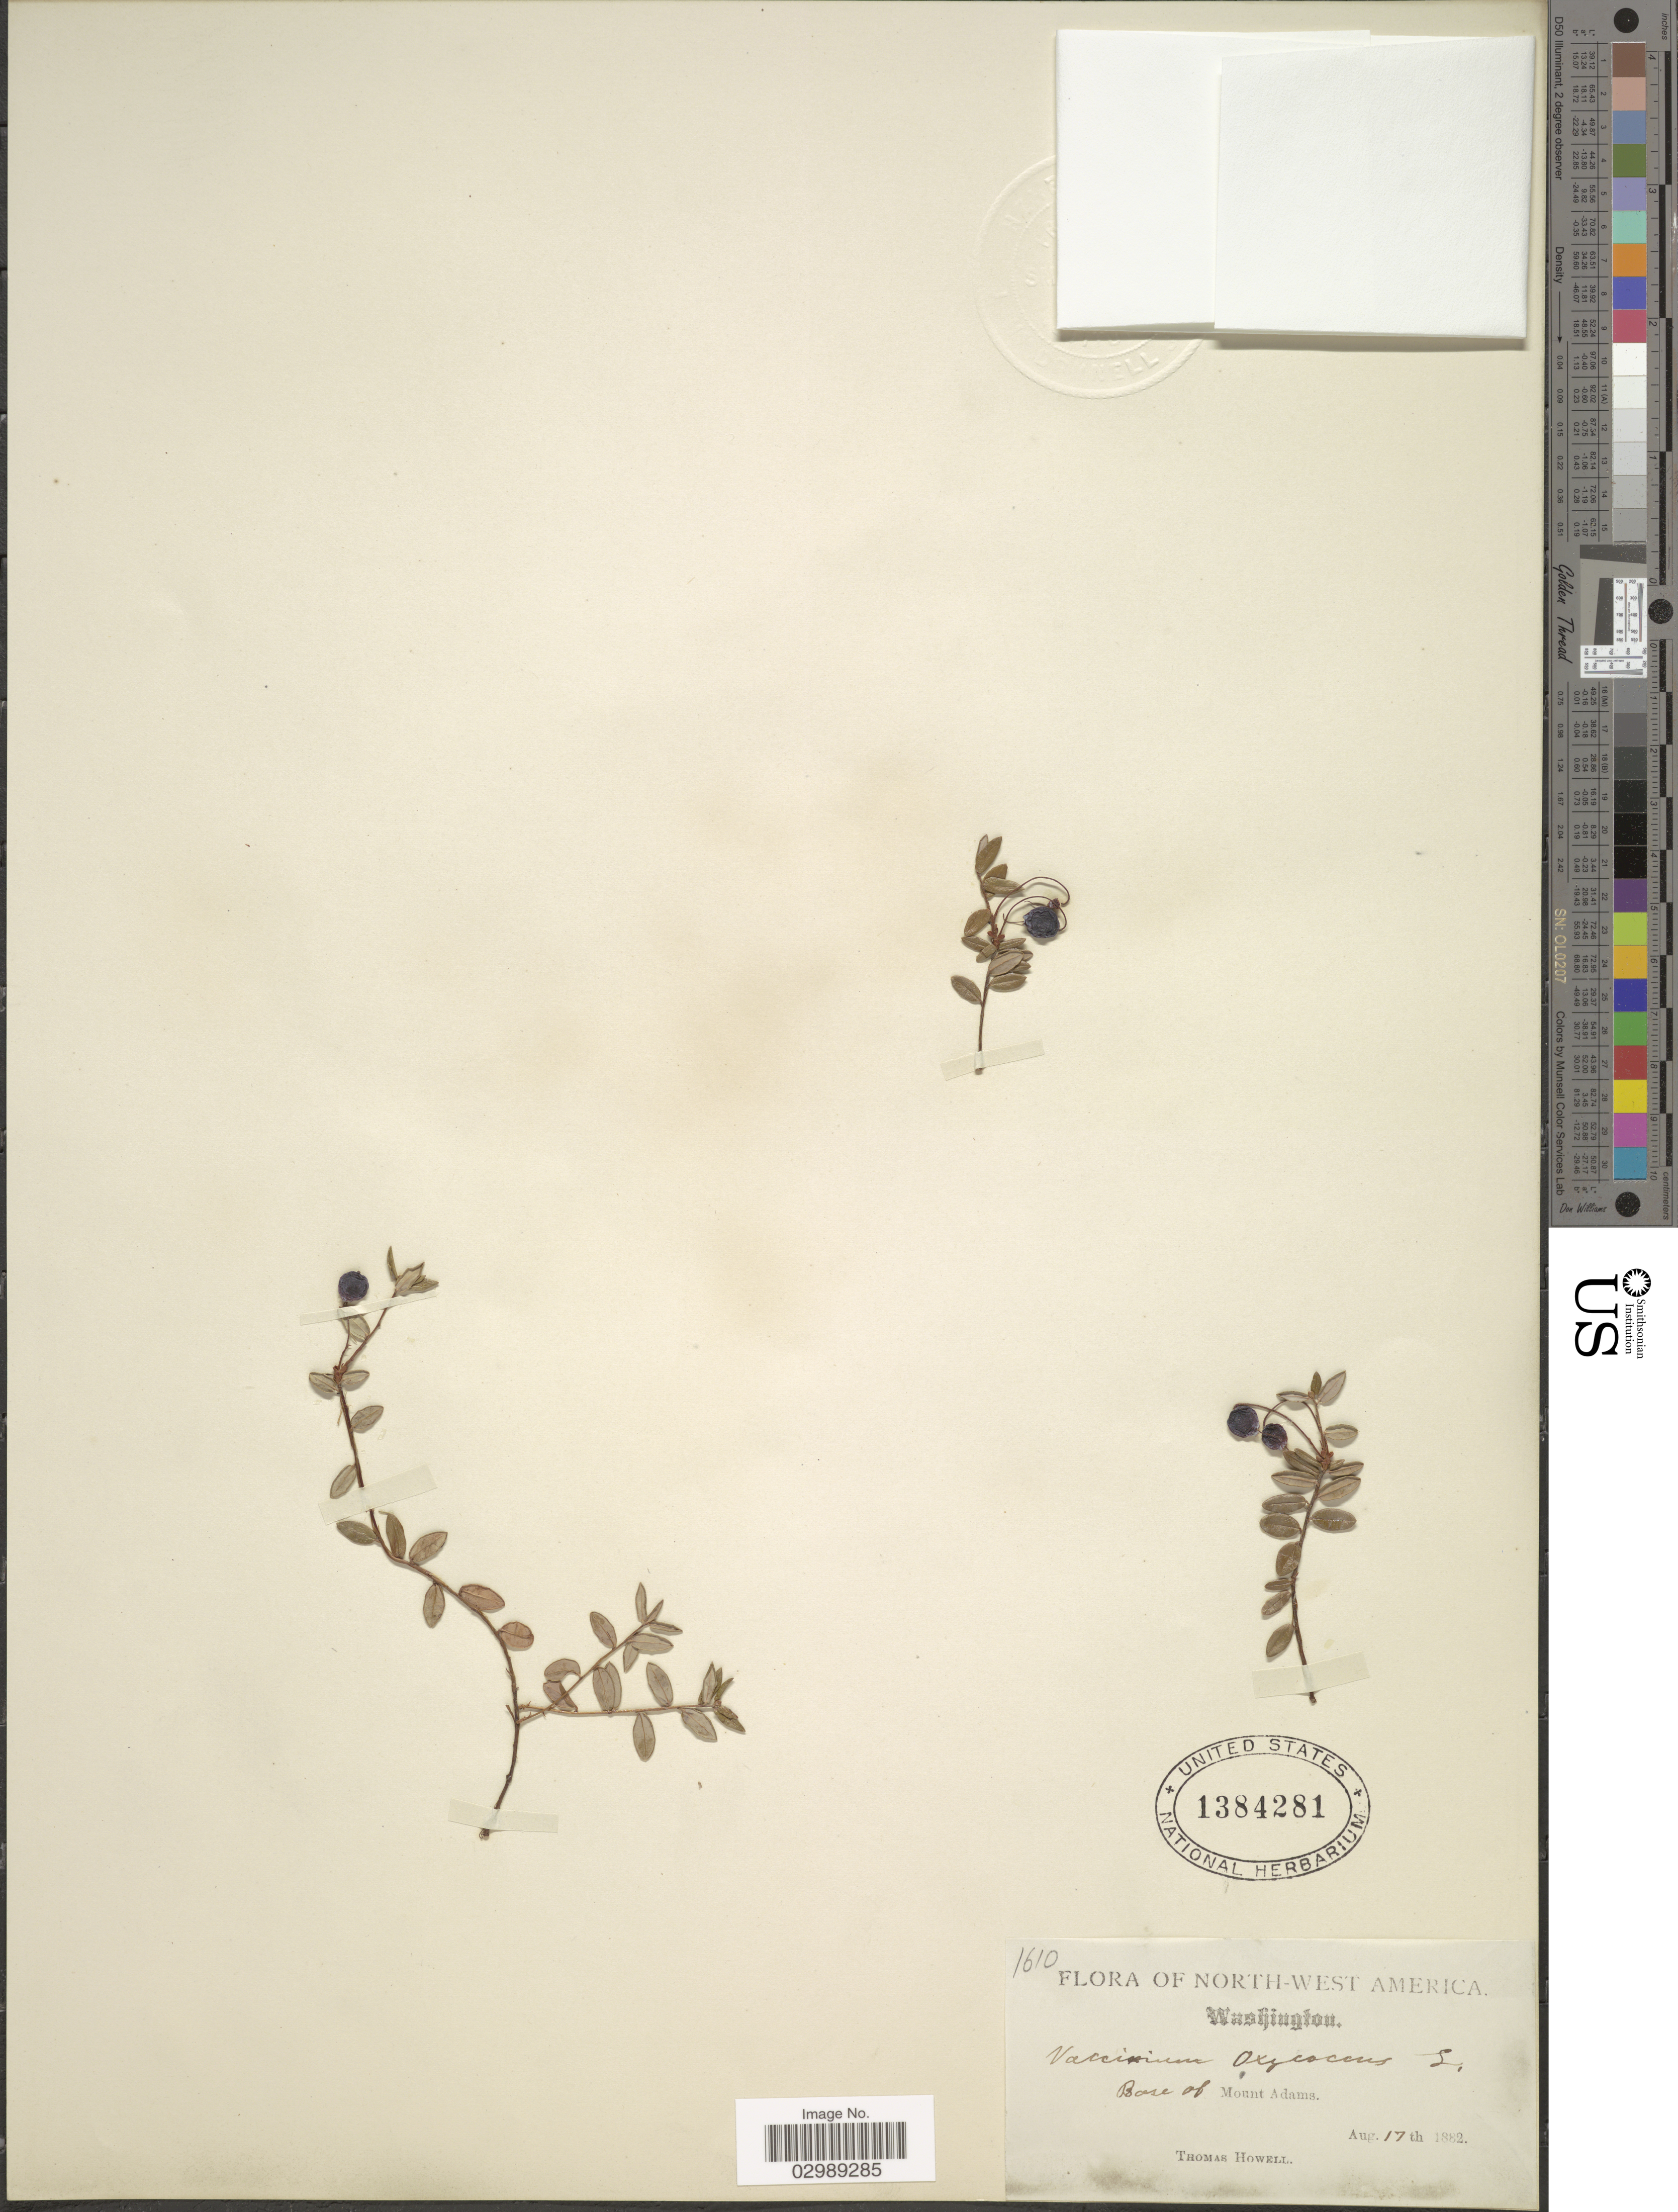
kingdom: Plantae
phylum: Tracheophyta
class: Magnoliopsida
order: Ericales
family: Ericaceae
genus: Vaccinium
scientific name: Vaccinium oxycoccos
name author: L.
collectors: T. Howell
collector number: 1610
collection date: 1882-08-17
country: United States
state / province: Washington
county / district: Yakima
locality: North-West, Base of Mount Adams.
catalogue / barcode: US 1384281